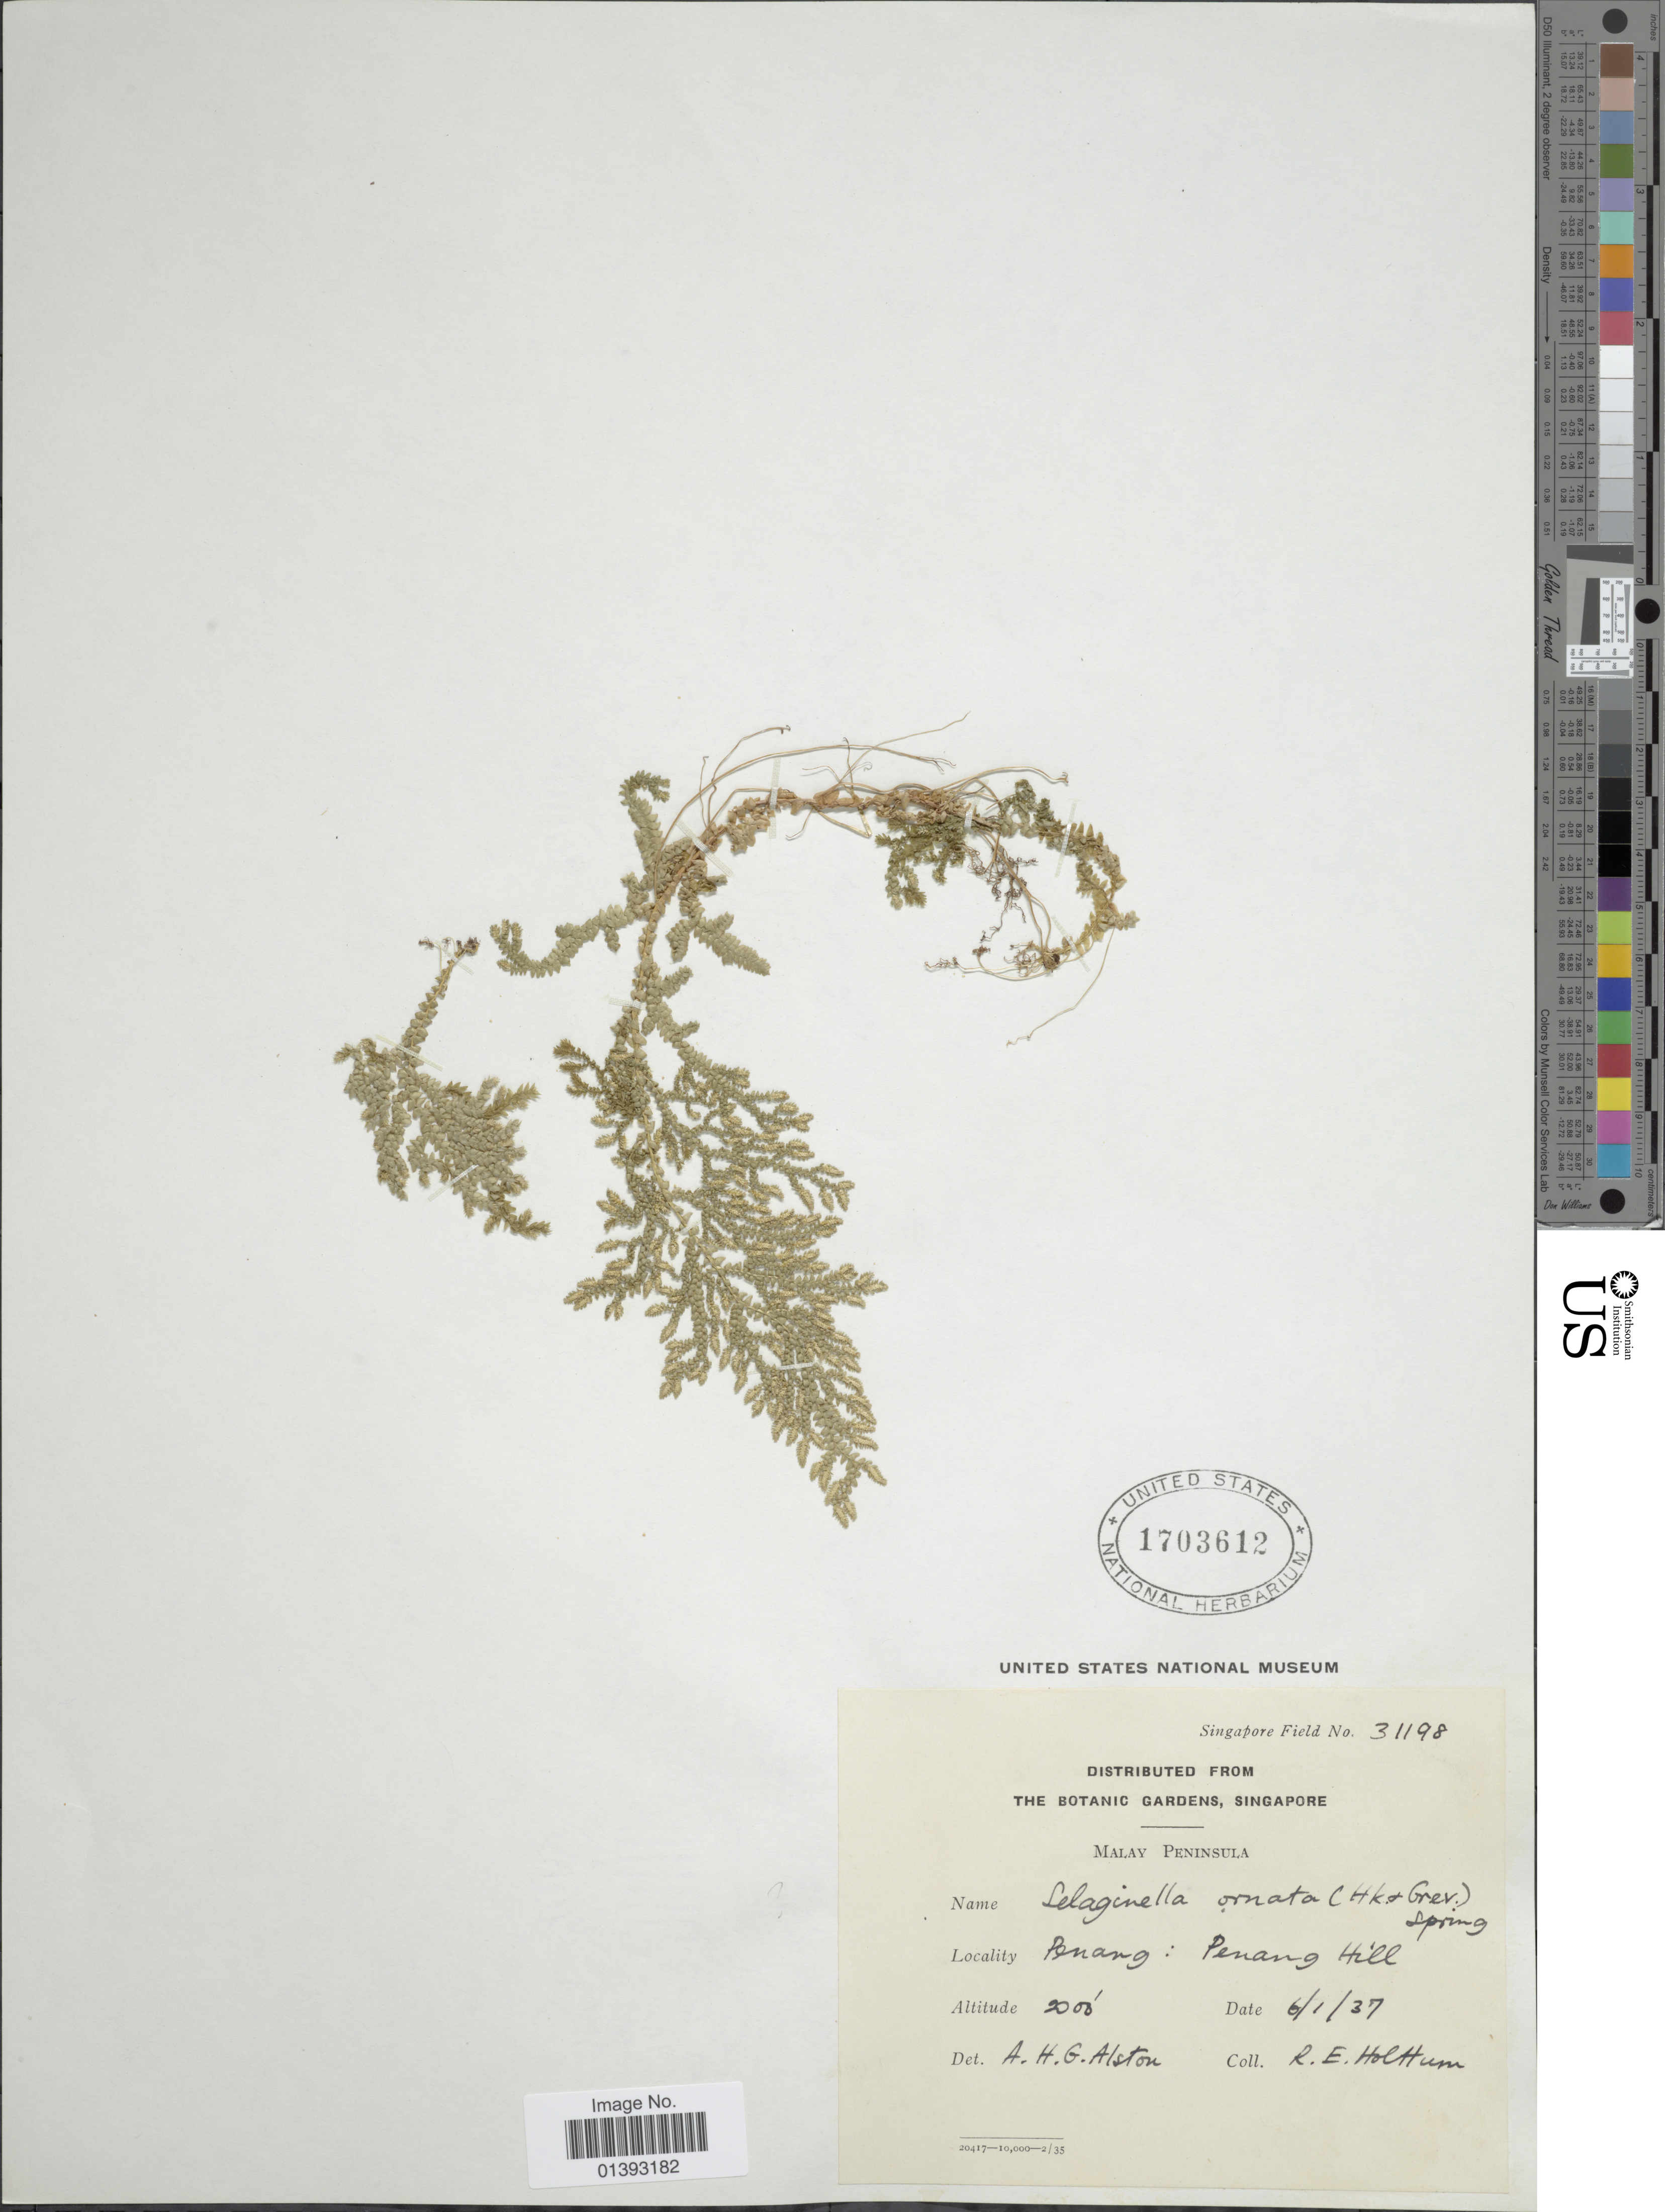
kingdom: Plantae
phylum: Tracheophyta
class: Lycopodiopsida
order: Selaginellales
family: Selaginellaceae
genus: Selaginella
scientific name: Selaginella ornata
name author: (Hook. & Grev.) Spring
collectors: R. E. Holttum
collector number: Singapore Field31198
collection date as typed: Transcribed d/m/y: 6/1/37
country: Malaysia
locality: Penang: Penang Hill. Malay peninsula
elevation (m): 610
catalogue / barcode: US 1703612